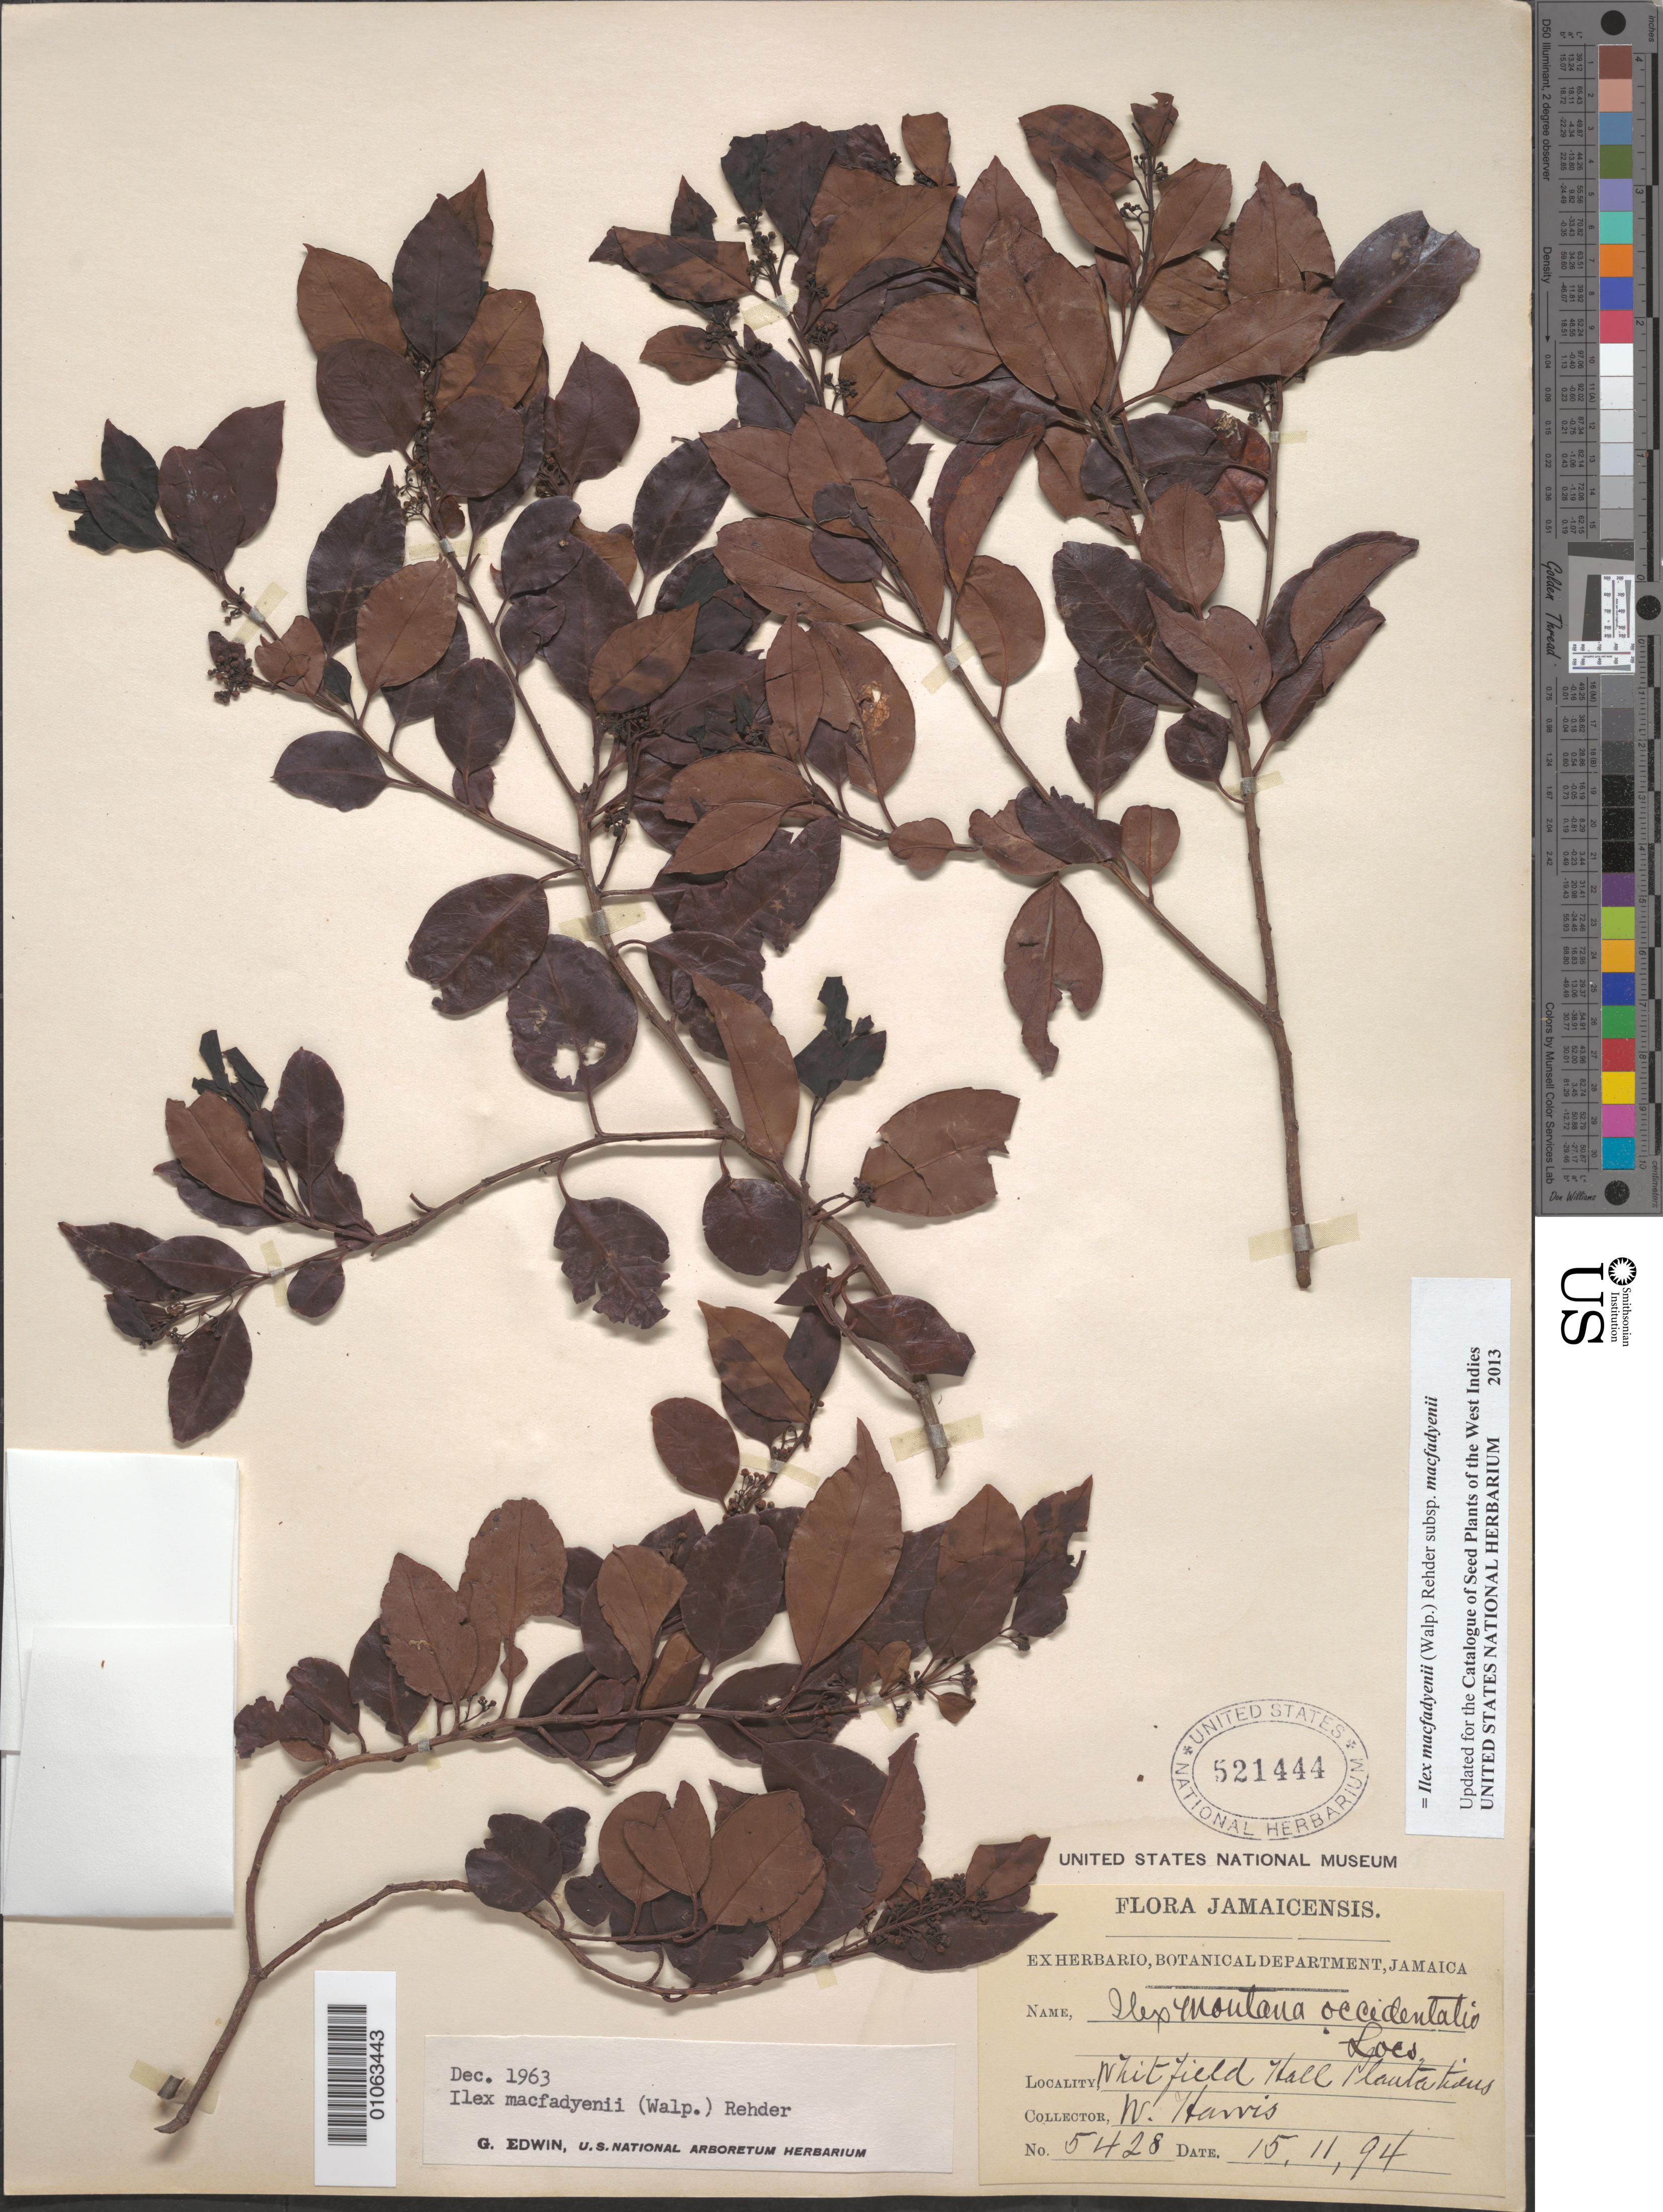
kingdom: Plantae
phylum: Tracheophyta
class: Magnoliopsida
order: Aquifoliales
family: Aquifoliaceae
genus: Ilex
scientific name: Ilex macfadyenii subsp. macfadyenii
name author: (Walp.) Rehder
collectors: W. Harris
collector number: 5428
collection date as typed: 15 Nov 1894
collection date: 1894-11-15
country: Jamaica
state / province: Kingston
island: Jamaica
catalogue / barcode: US 521444